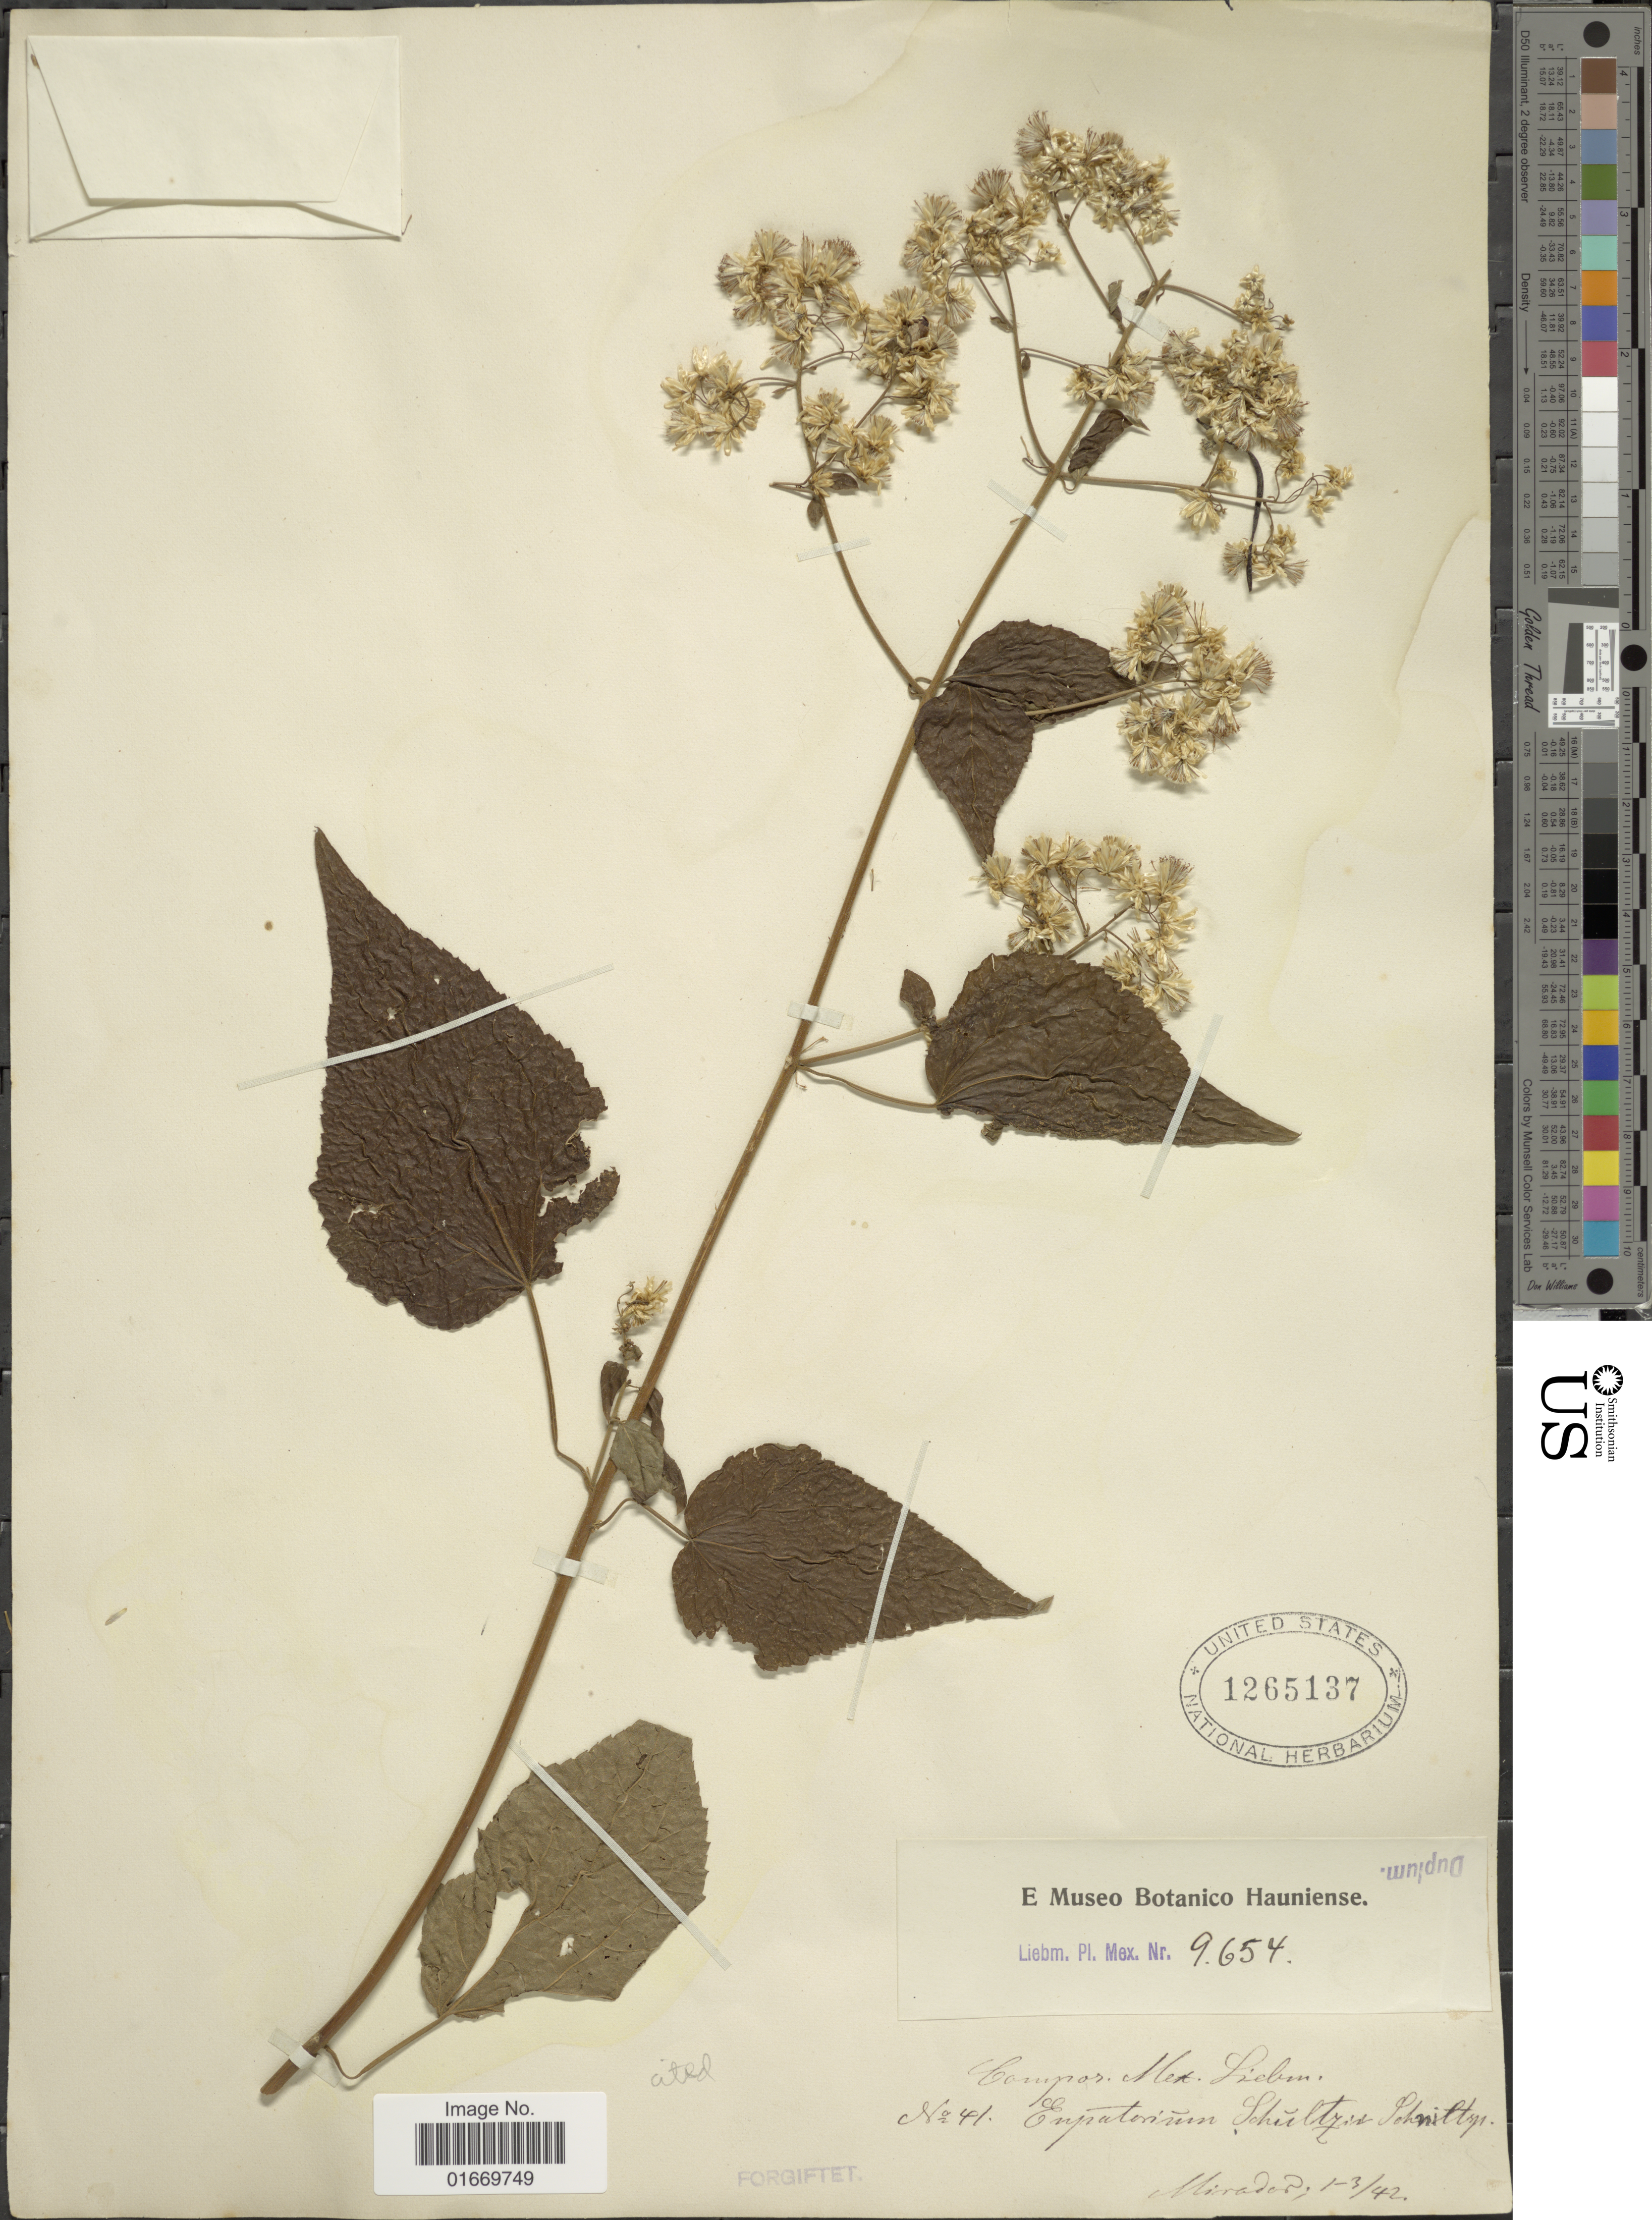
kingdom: Plantae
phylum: Tracheophyta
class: Magnoliopsida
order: Asterales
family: Asteraceae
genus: Peteravenia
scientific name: Peteravenia schultzii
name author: (Schnittsp.) R.M. King & H. Rob.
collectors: Mirador, --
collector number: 41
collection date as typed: Transcribed d/m/y: 1/3/42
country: Mexico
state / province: México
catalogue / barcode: US 1265137